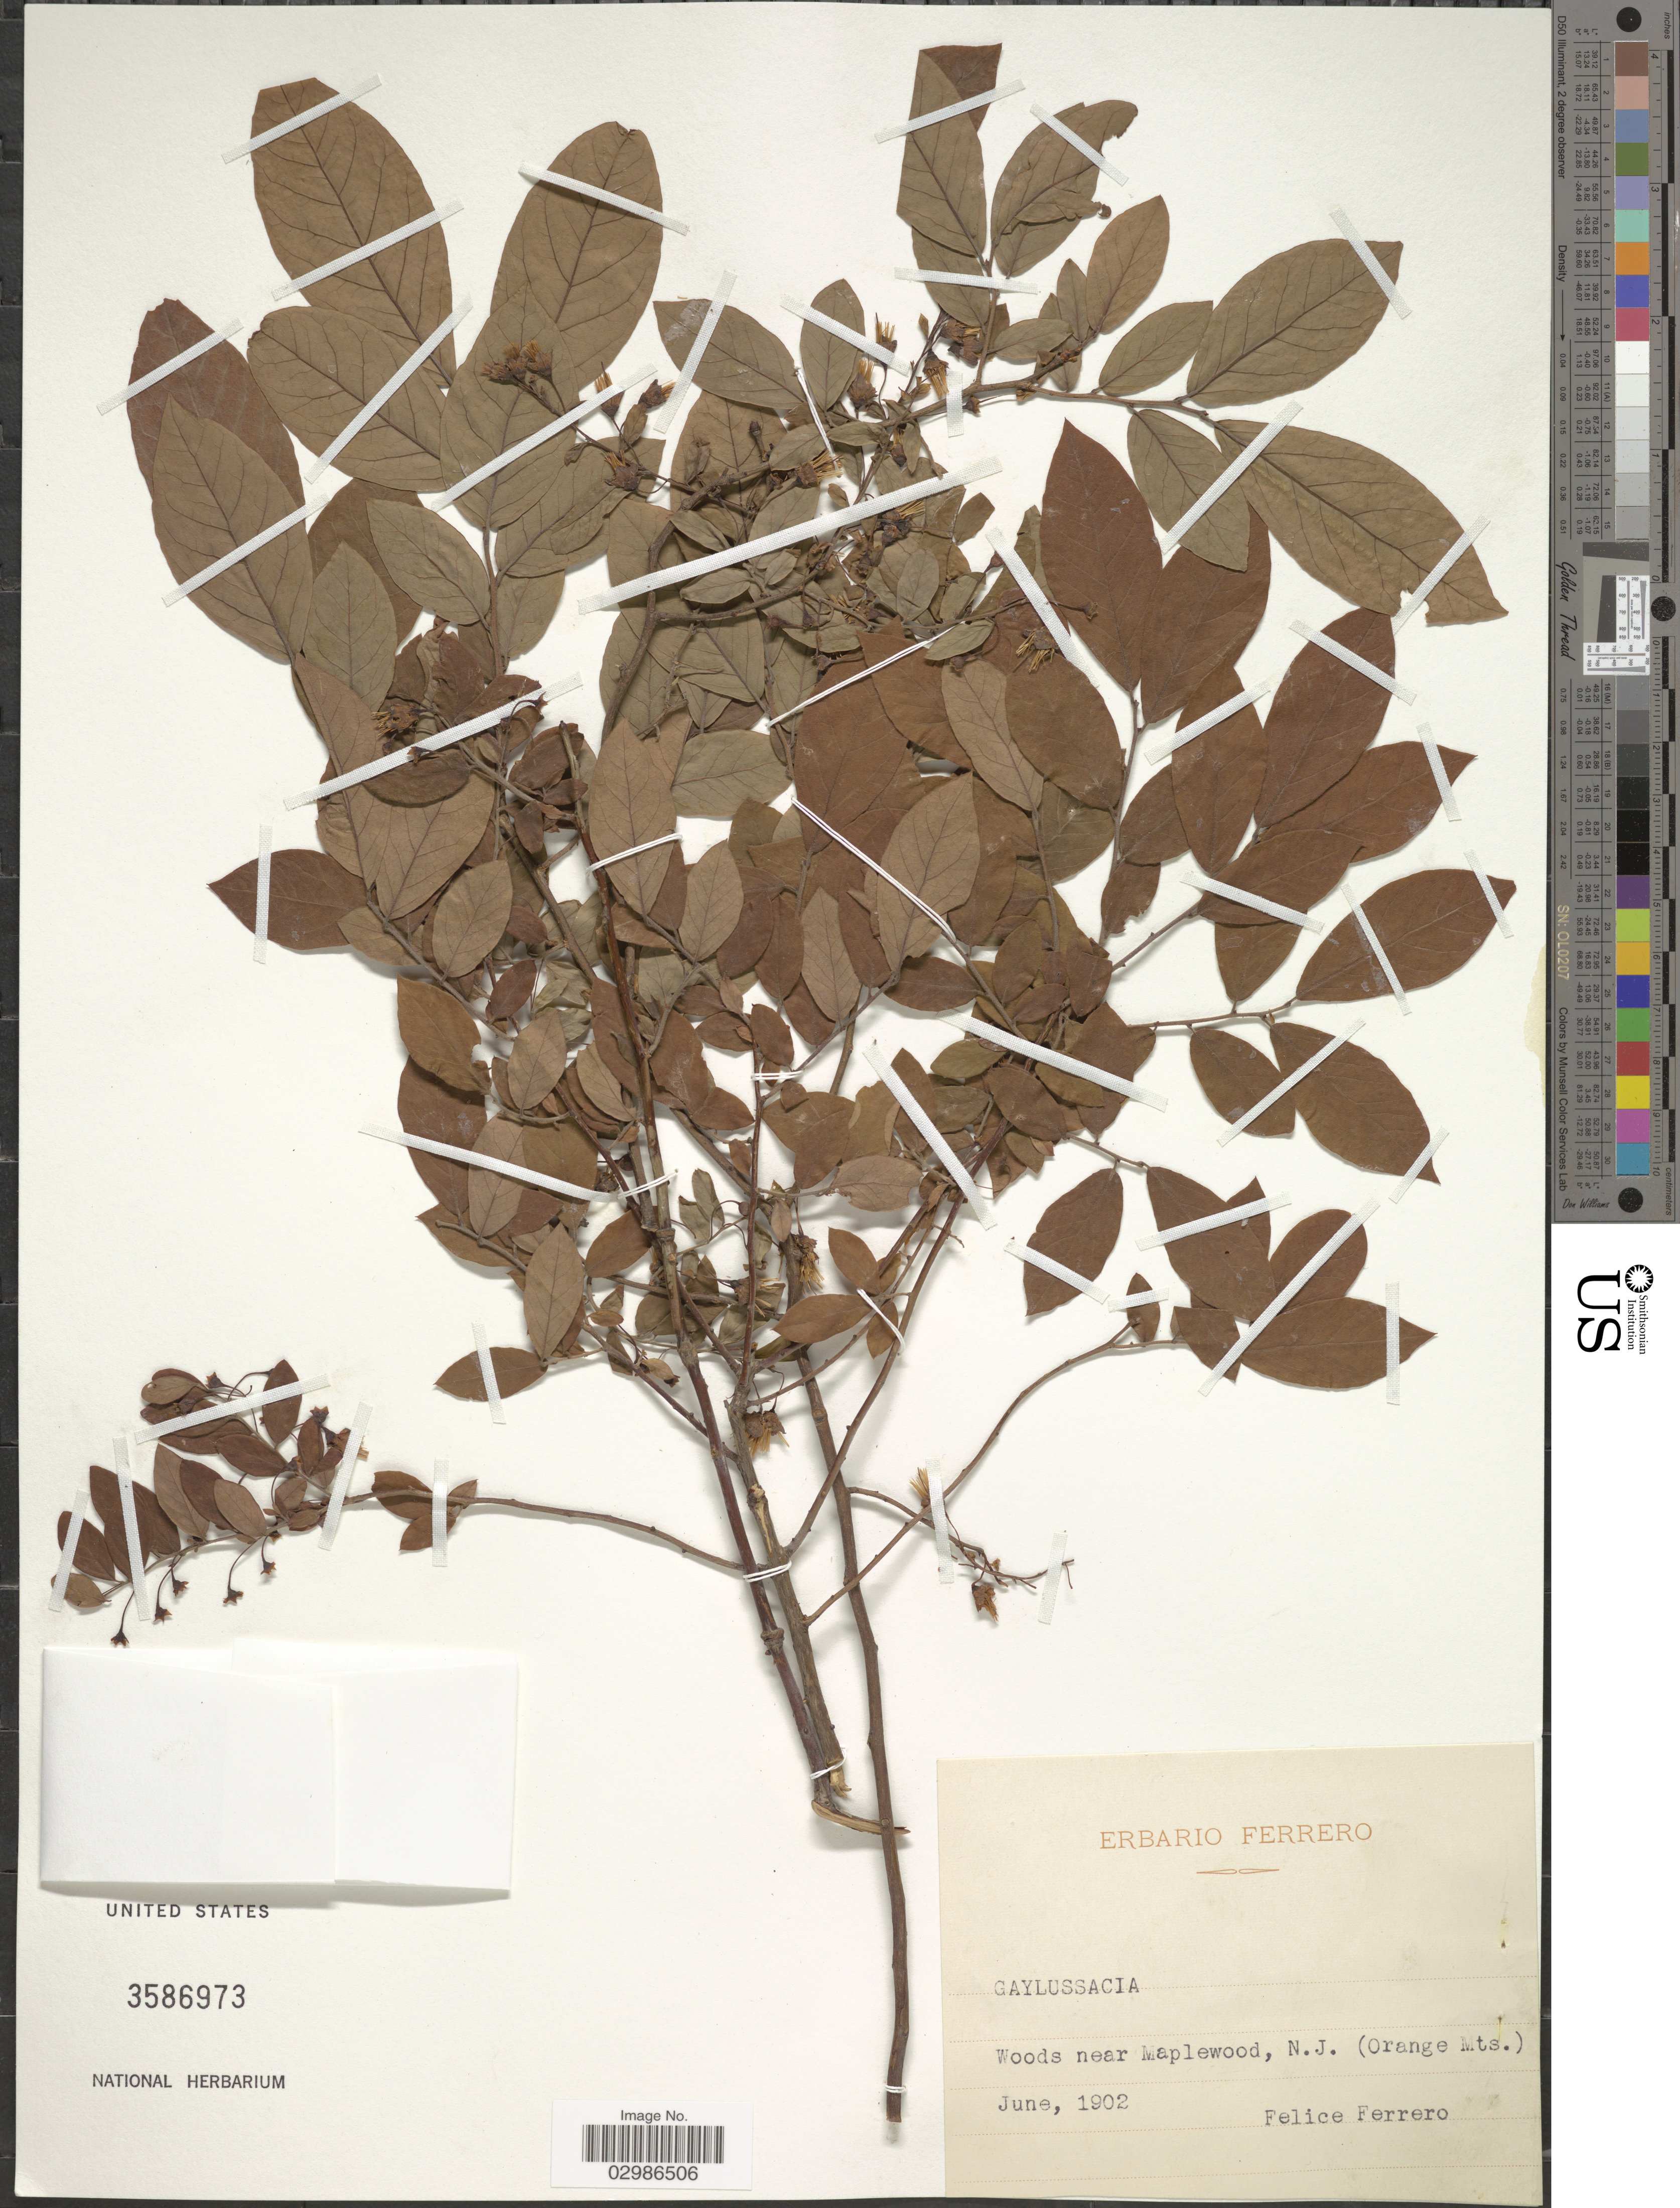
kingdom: Plantae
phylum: Tracheophyta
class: Magnoliopsida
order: Ericales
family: Ericaceae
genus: Gaylussacia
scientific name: Gaylussacia sp.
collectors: F. Ferrero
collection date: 1902-06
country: United States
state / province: New Jersey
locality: Near Maplewood, N.J. (Orange Mts.).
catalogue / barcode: US 3586973